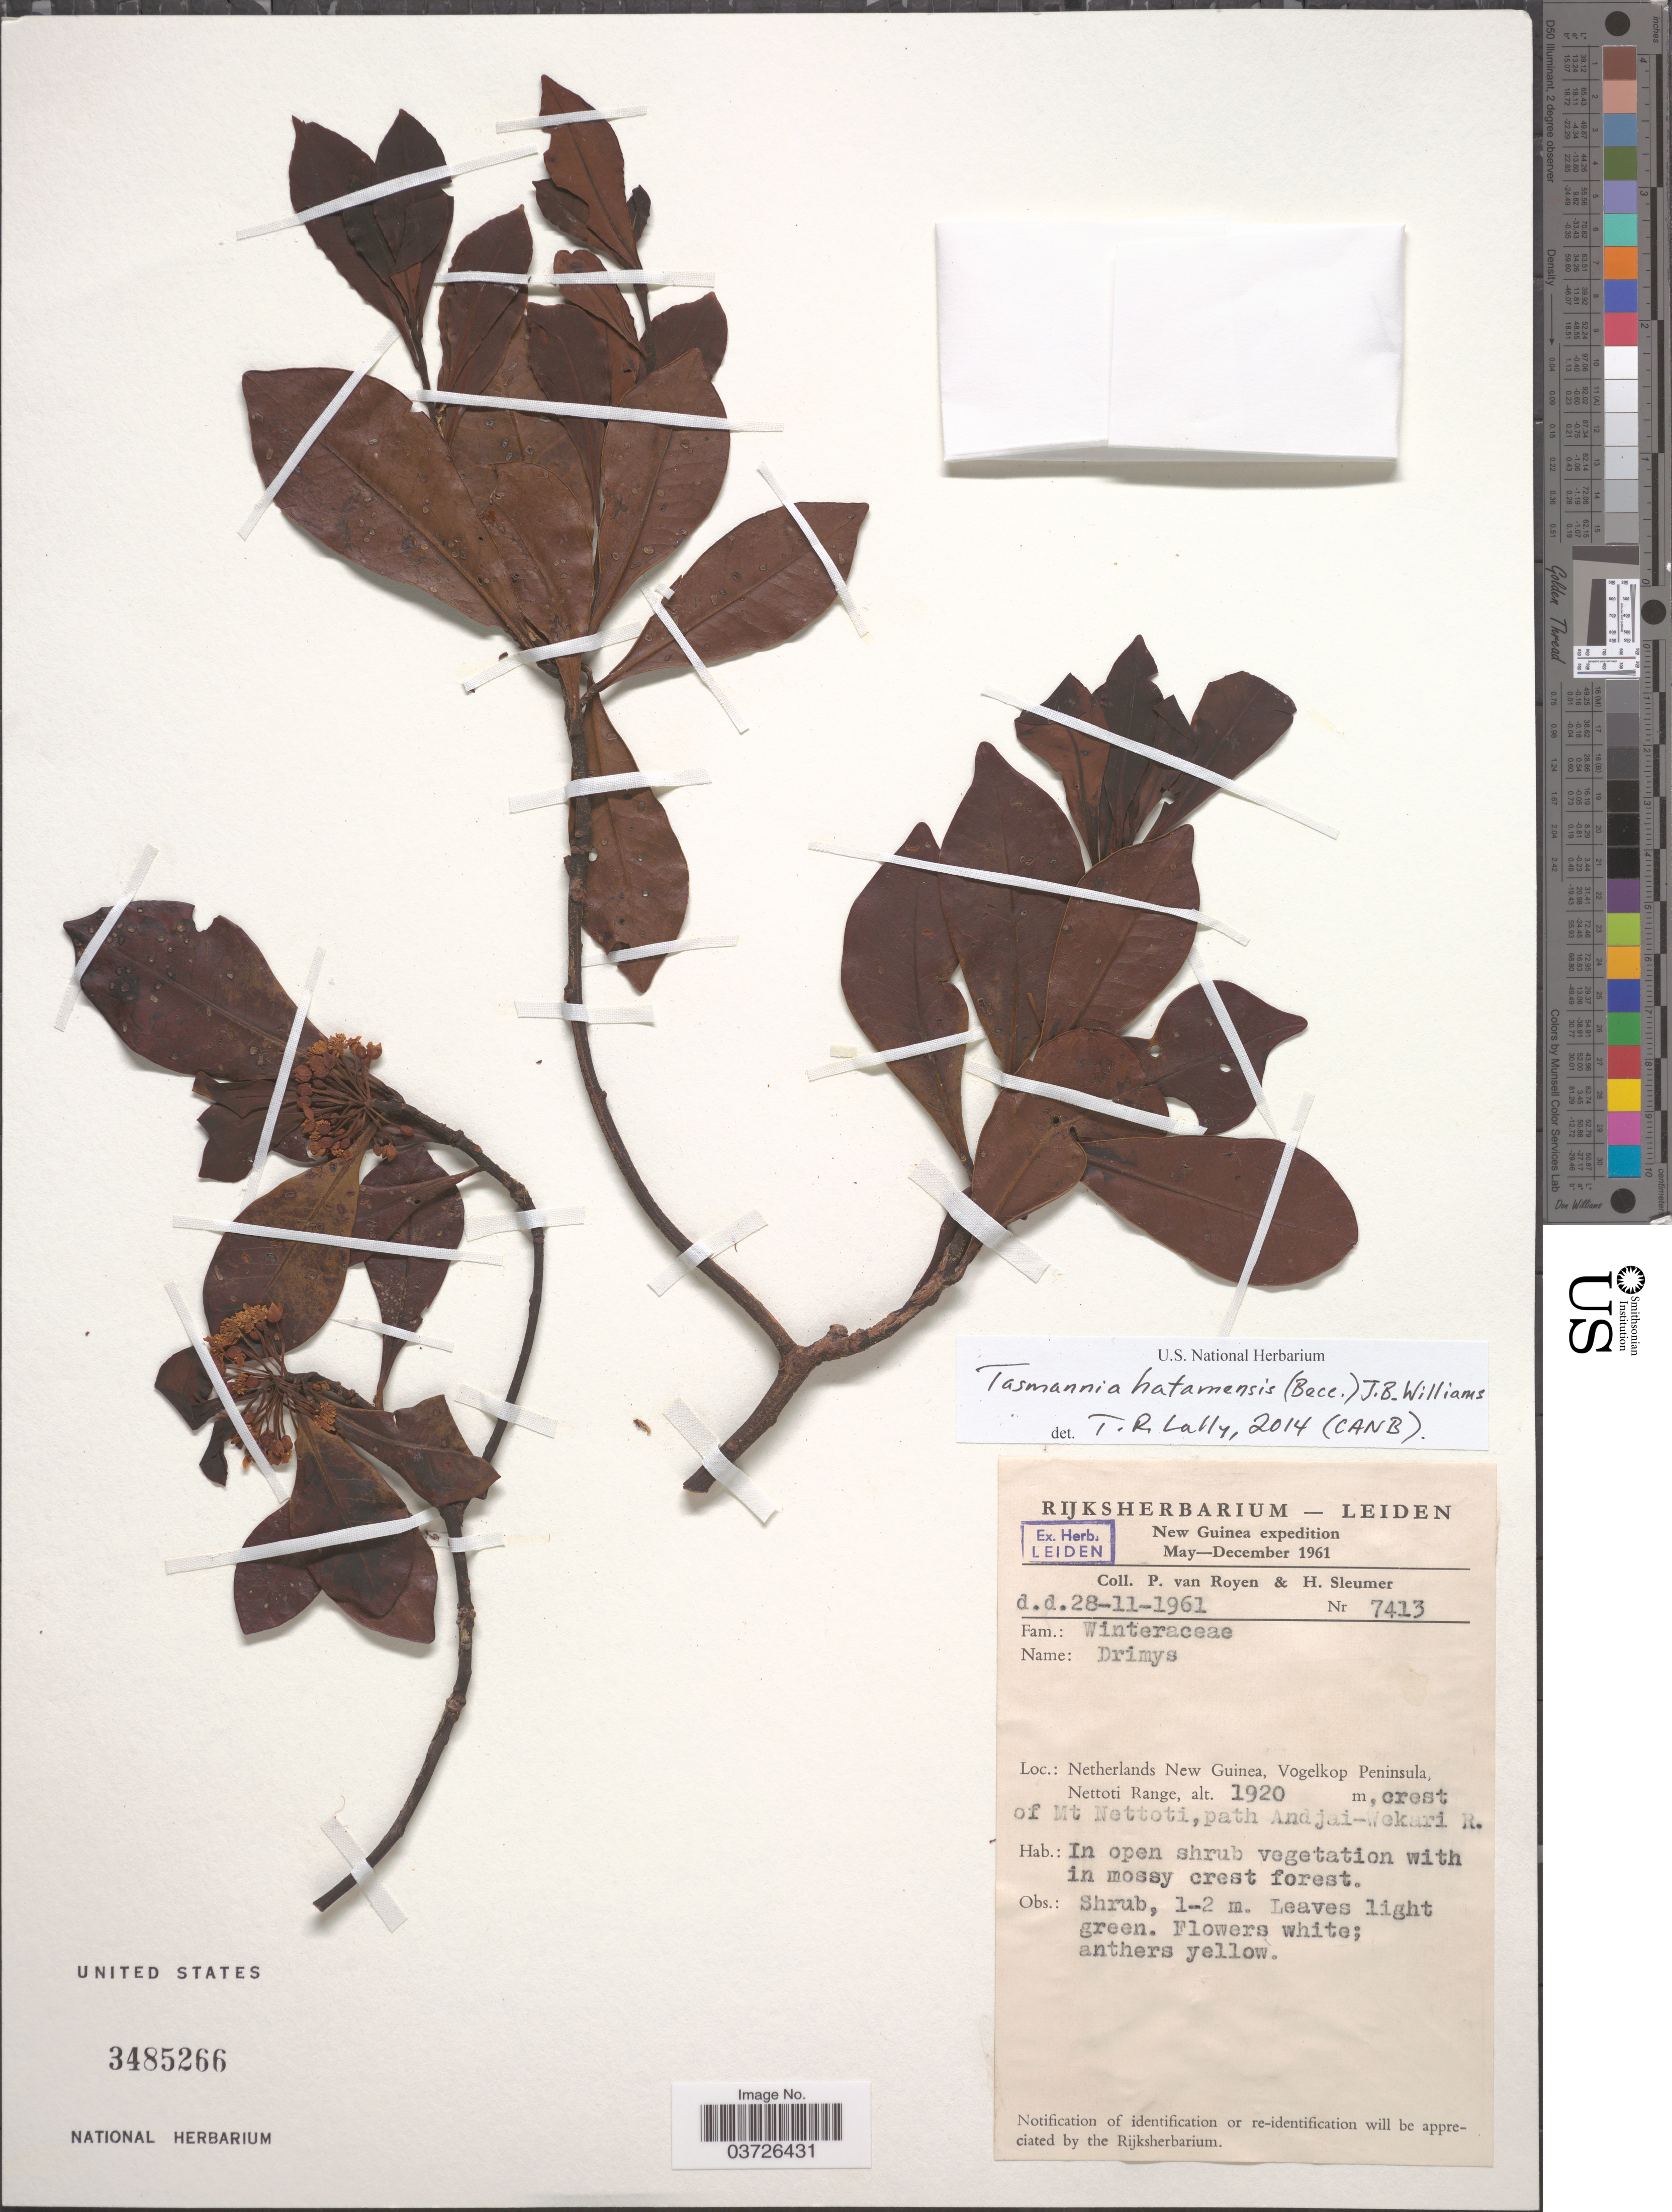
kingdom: Plantae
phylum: Tracheophyta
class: Magnoliopsida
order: Canellales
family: Winteraceae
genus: Tasmannia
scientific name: Tasmannia hatamensis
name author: (Becc.) A.C. Sm.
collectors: P. van Royen & H. O. Sleumer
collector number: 7413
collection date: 1961-11-28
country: Indonesia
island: New Guinea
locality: New Guinea. Netherlands New Guinea, Vogelkop Peninsula, Nettoti Range, crest of Mt Nettoti, path Andjai-Wekari R.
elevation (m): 1920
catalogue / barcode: US 3485266